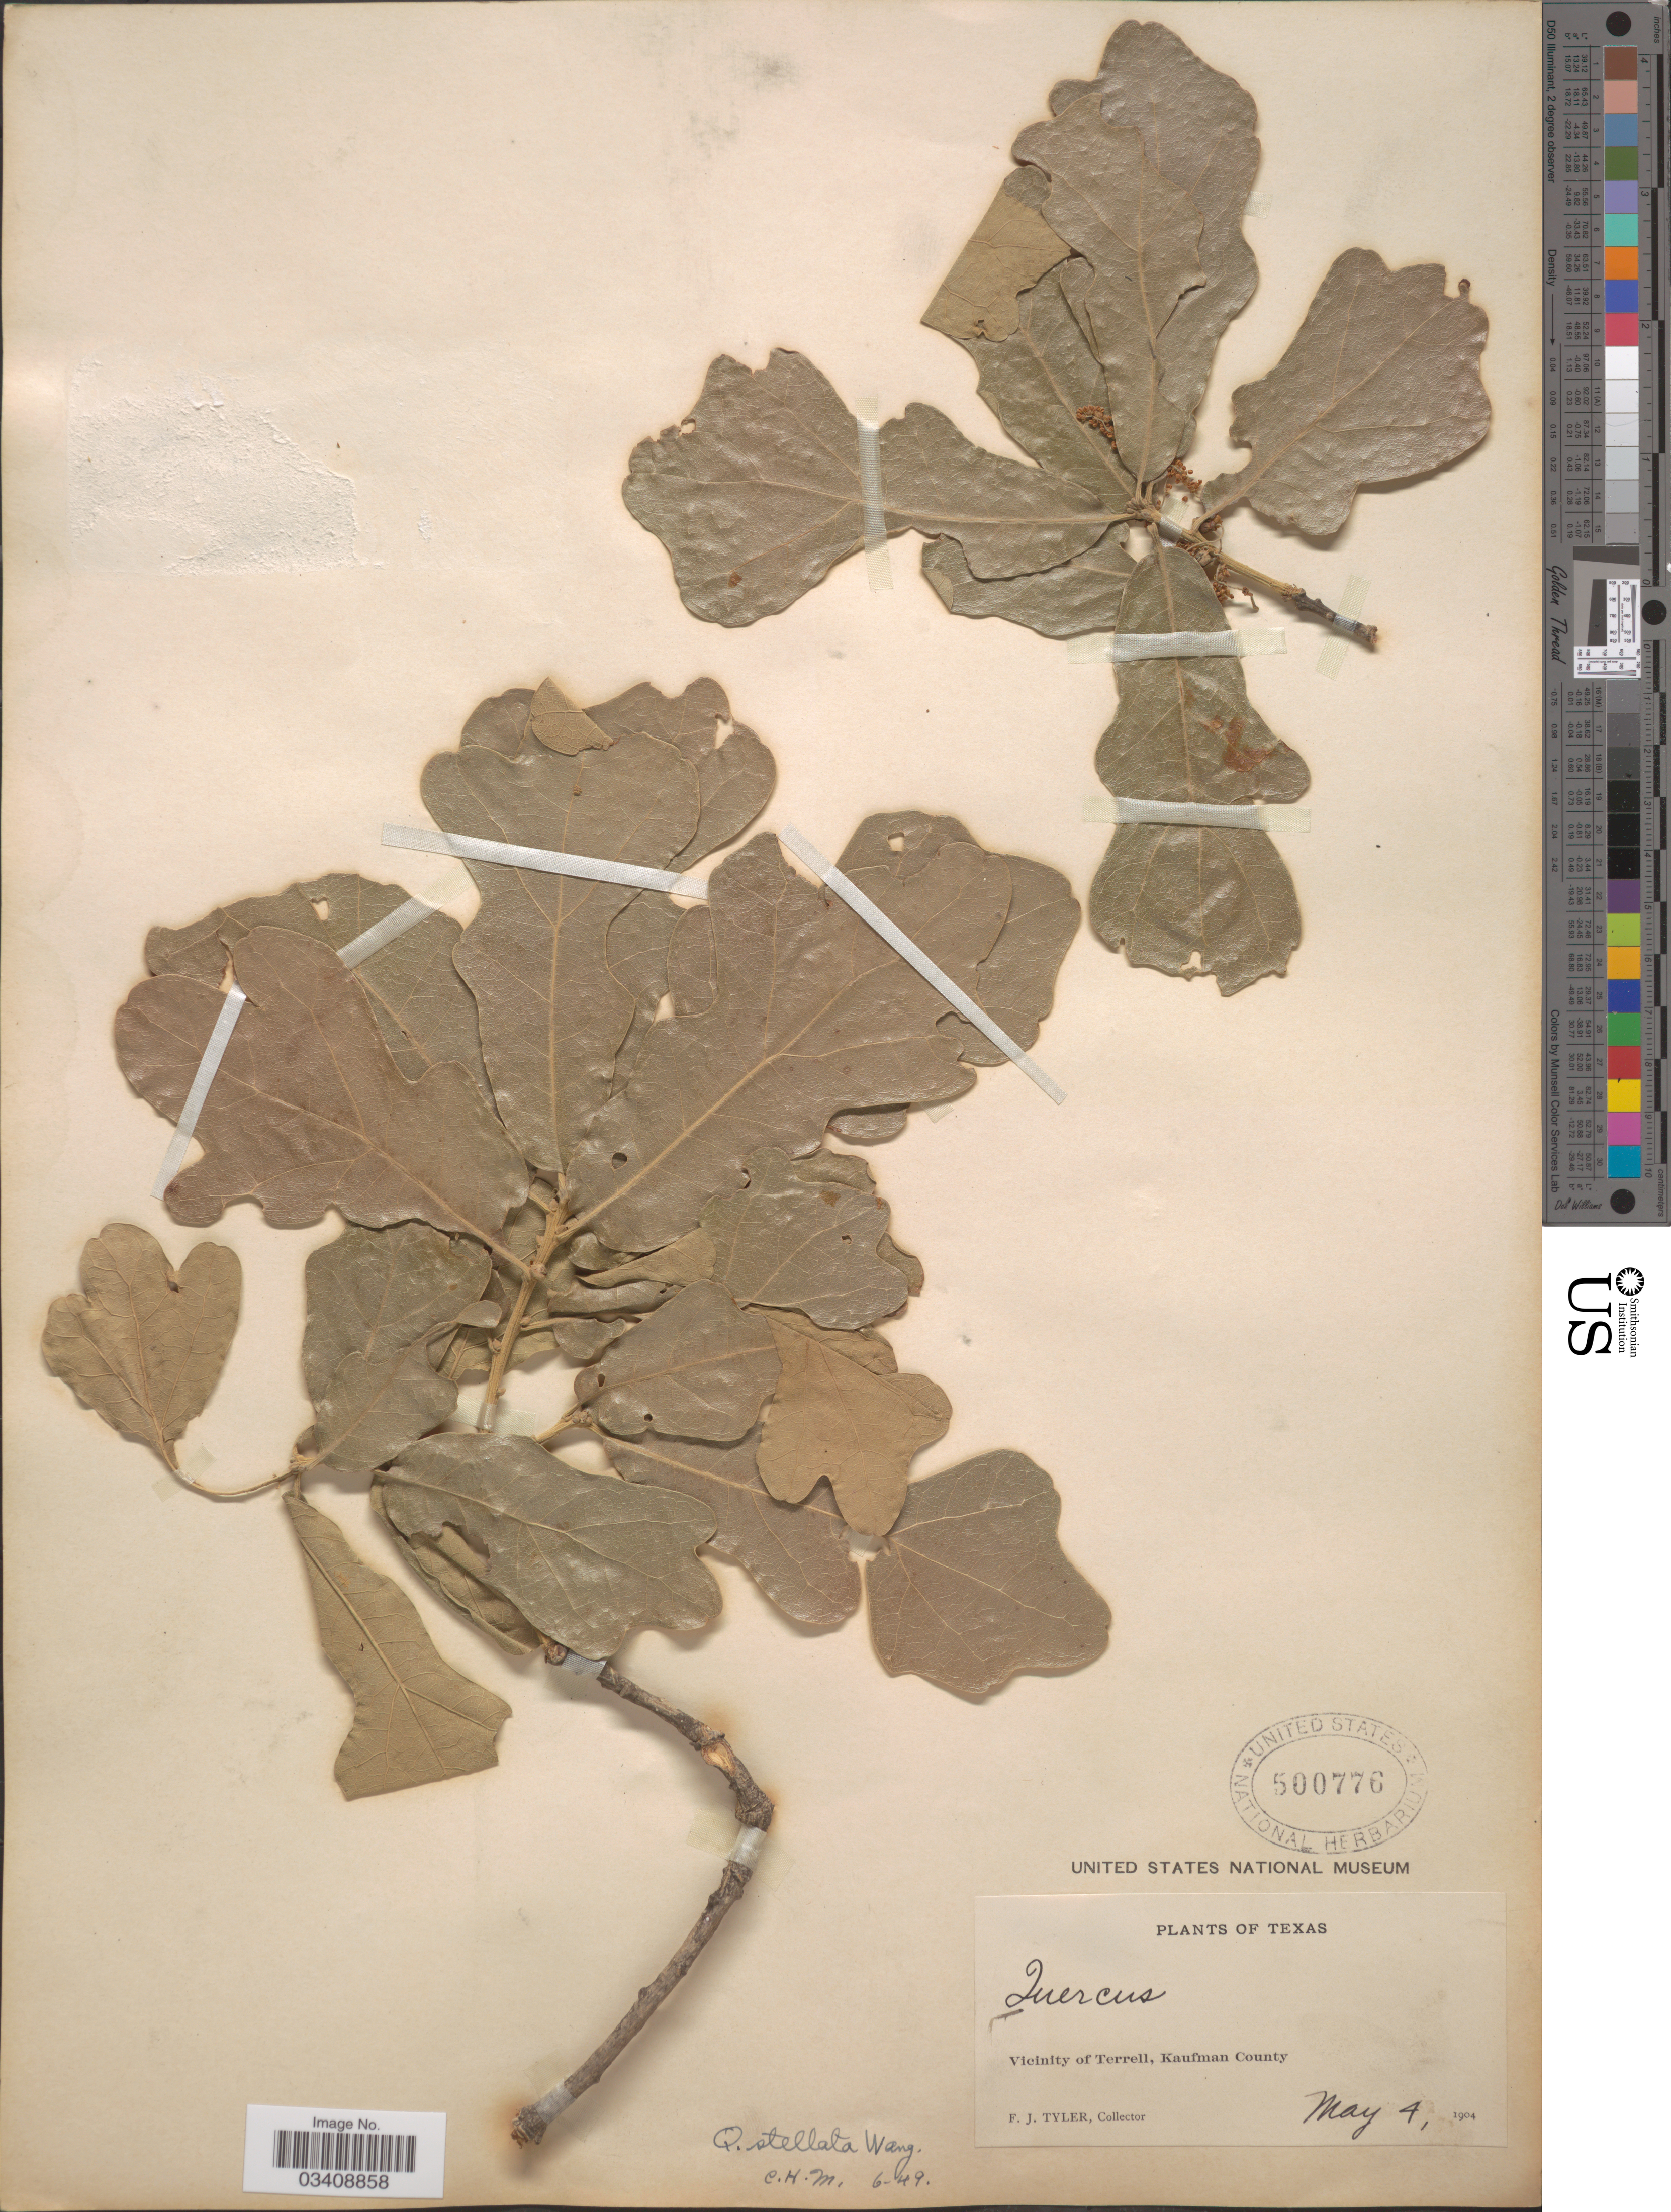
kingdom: Plantae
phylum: Tracheophyta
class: Magnoliopsida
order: Fagales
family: Fagaceae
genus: Quercus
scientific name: Quercus stellata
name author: Wangenh.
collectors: F. Tyler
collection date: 1904-05-04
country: United States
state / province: Texas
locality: Vicinity of Terrell, Kaufman County.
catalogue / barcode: US 500776